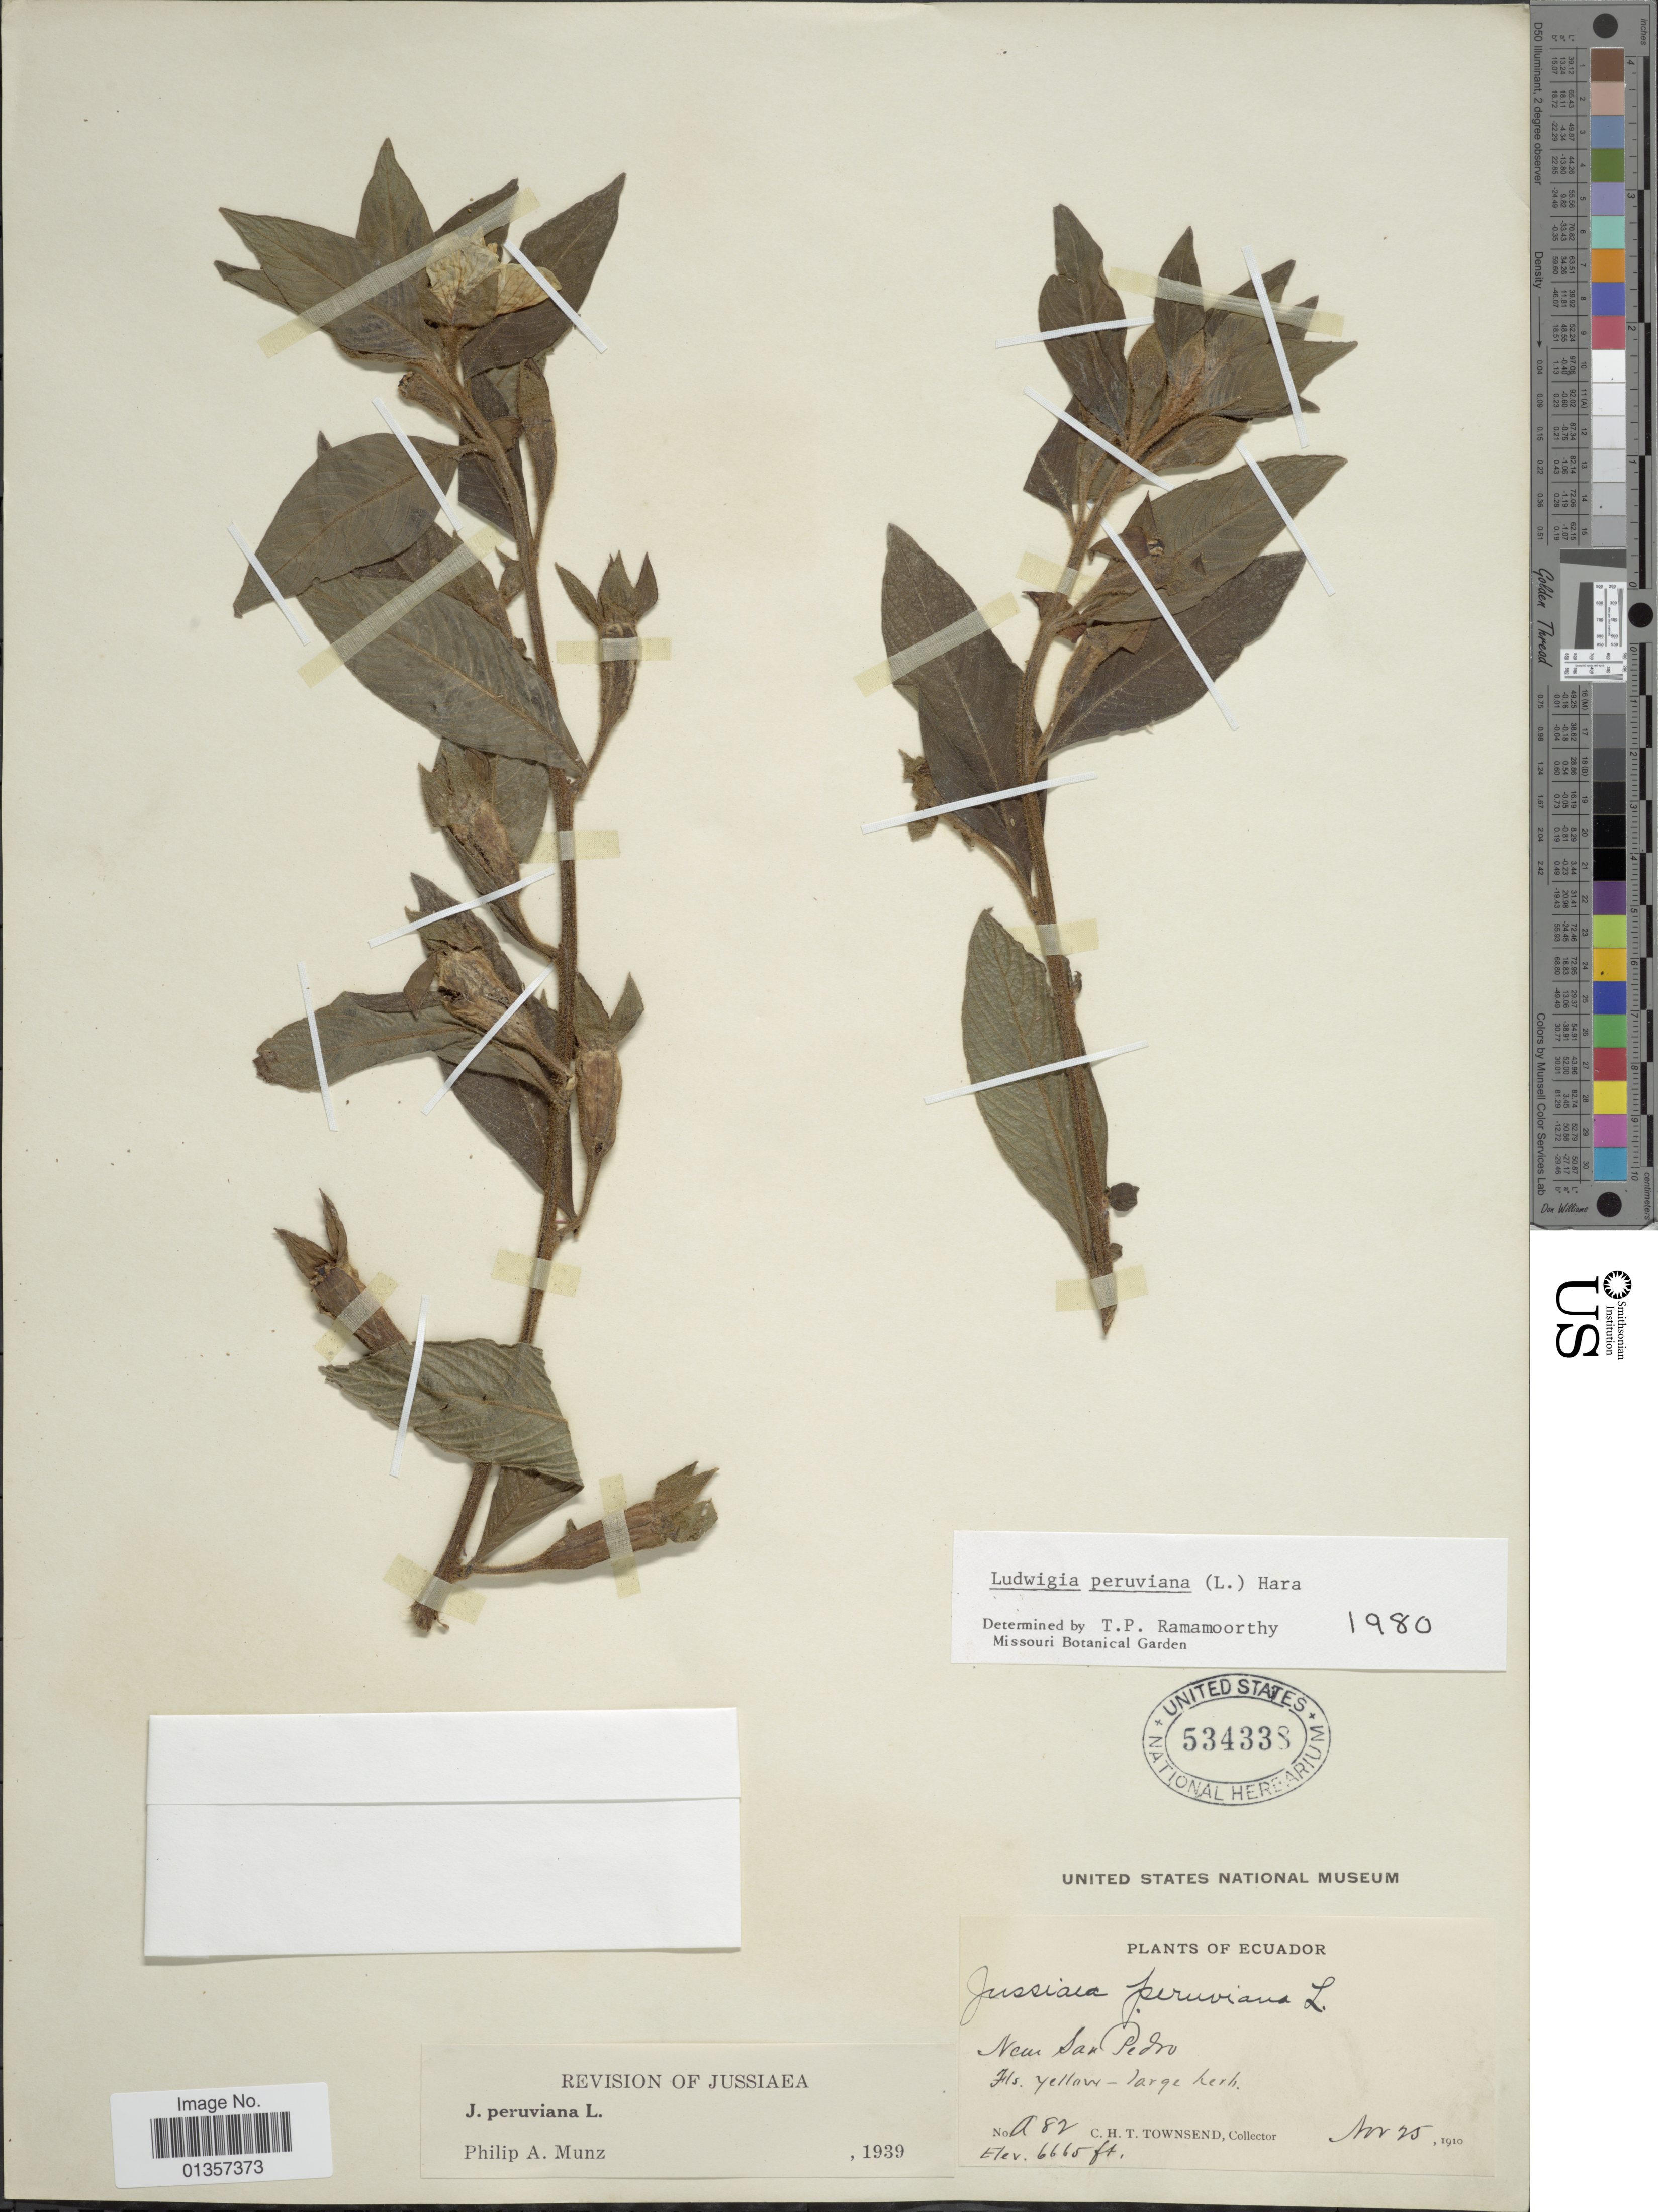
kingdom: Plantae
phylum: Tracheophyta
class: Magnoliopsida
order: Myrtales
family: Onagraceae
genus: Ludwigia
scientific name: Ludwigia peruviana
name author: (L.) H. Hara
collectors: C. H. T. Townsend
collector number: A82*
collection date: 1910-11-25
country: Ecuador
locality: Near San Pedro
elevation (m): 2031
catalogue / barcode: US 534338